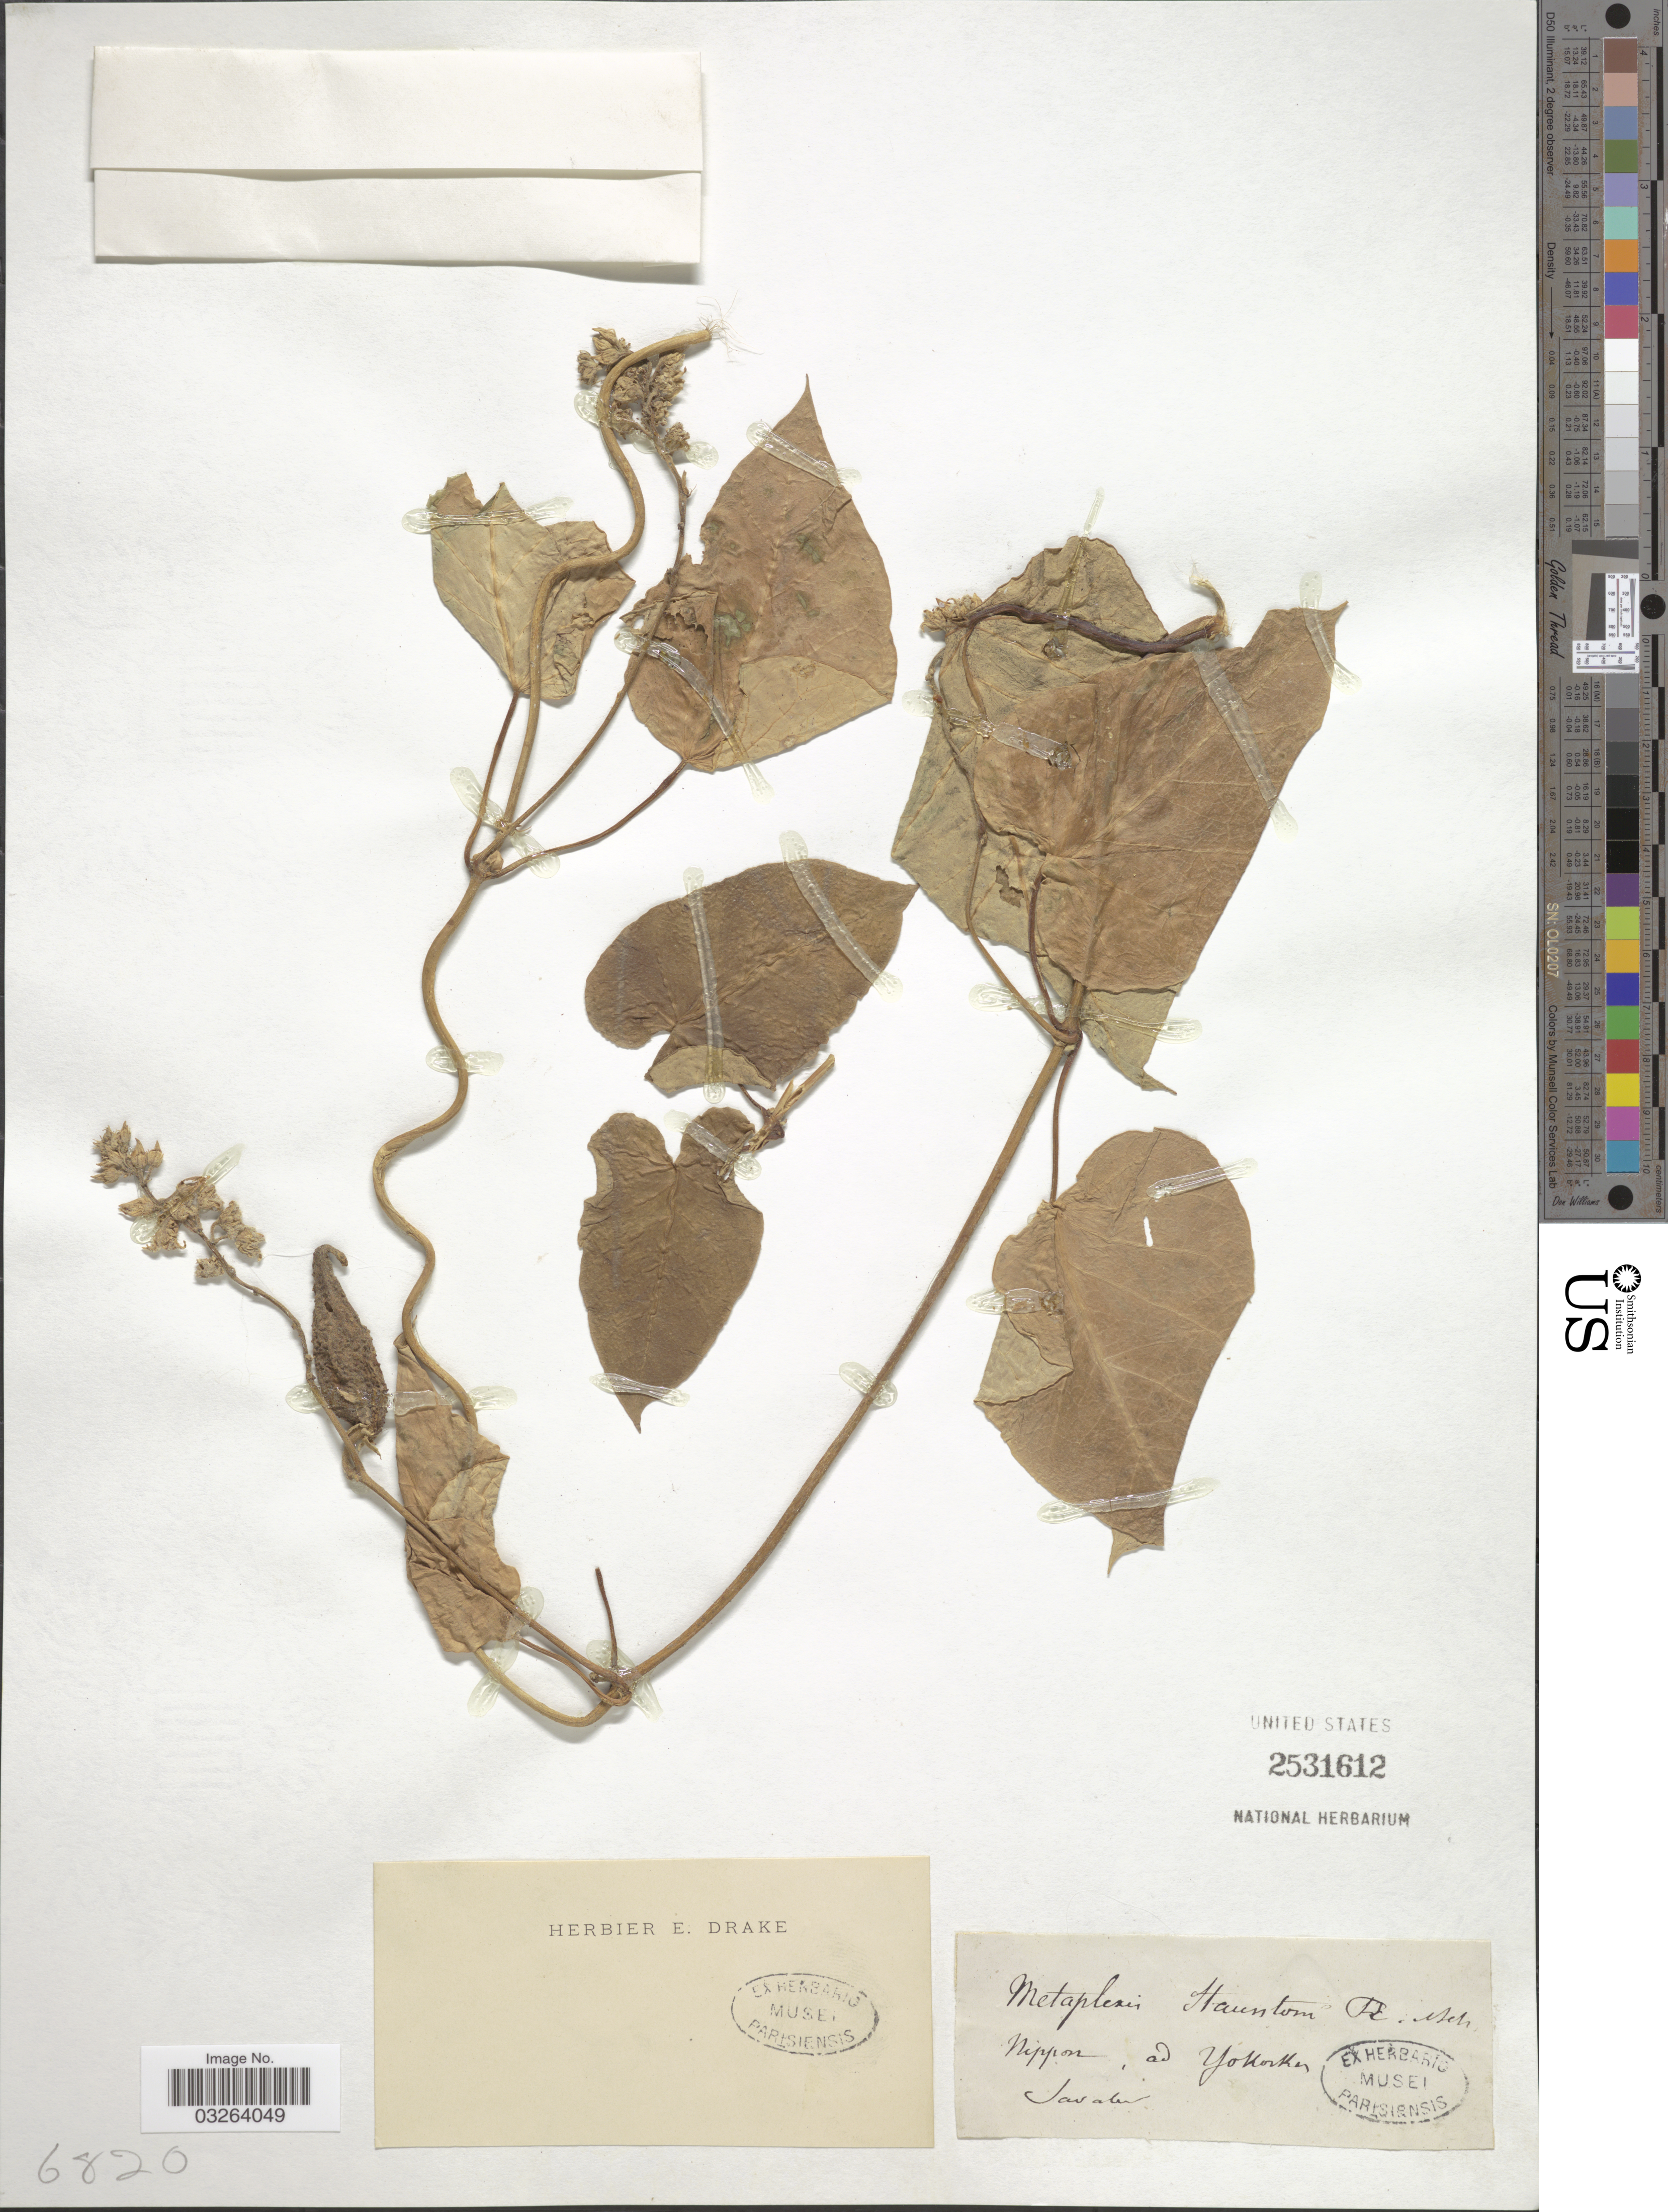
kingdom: Plantae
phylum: Tracheophyta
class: Magnoliopsida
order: Gentianales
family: Apocynaceae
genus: Metaplexis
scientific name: Metaplexis japonica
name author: (Thunb.) Makino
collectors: Savatier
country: Japan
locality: Nippon, ad Yokoska.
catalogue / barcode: US 2531612